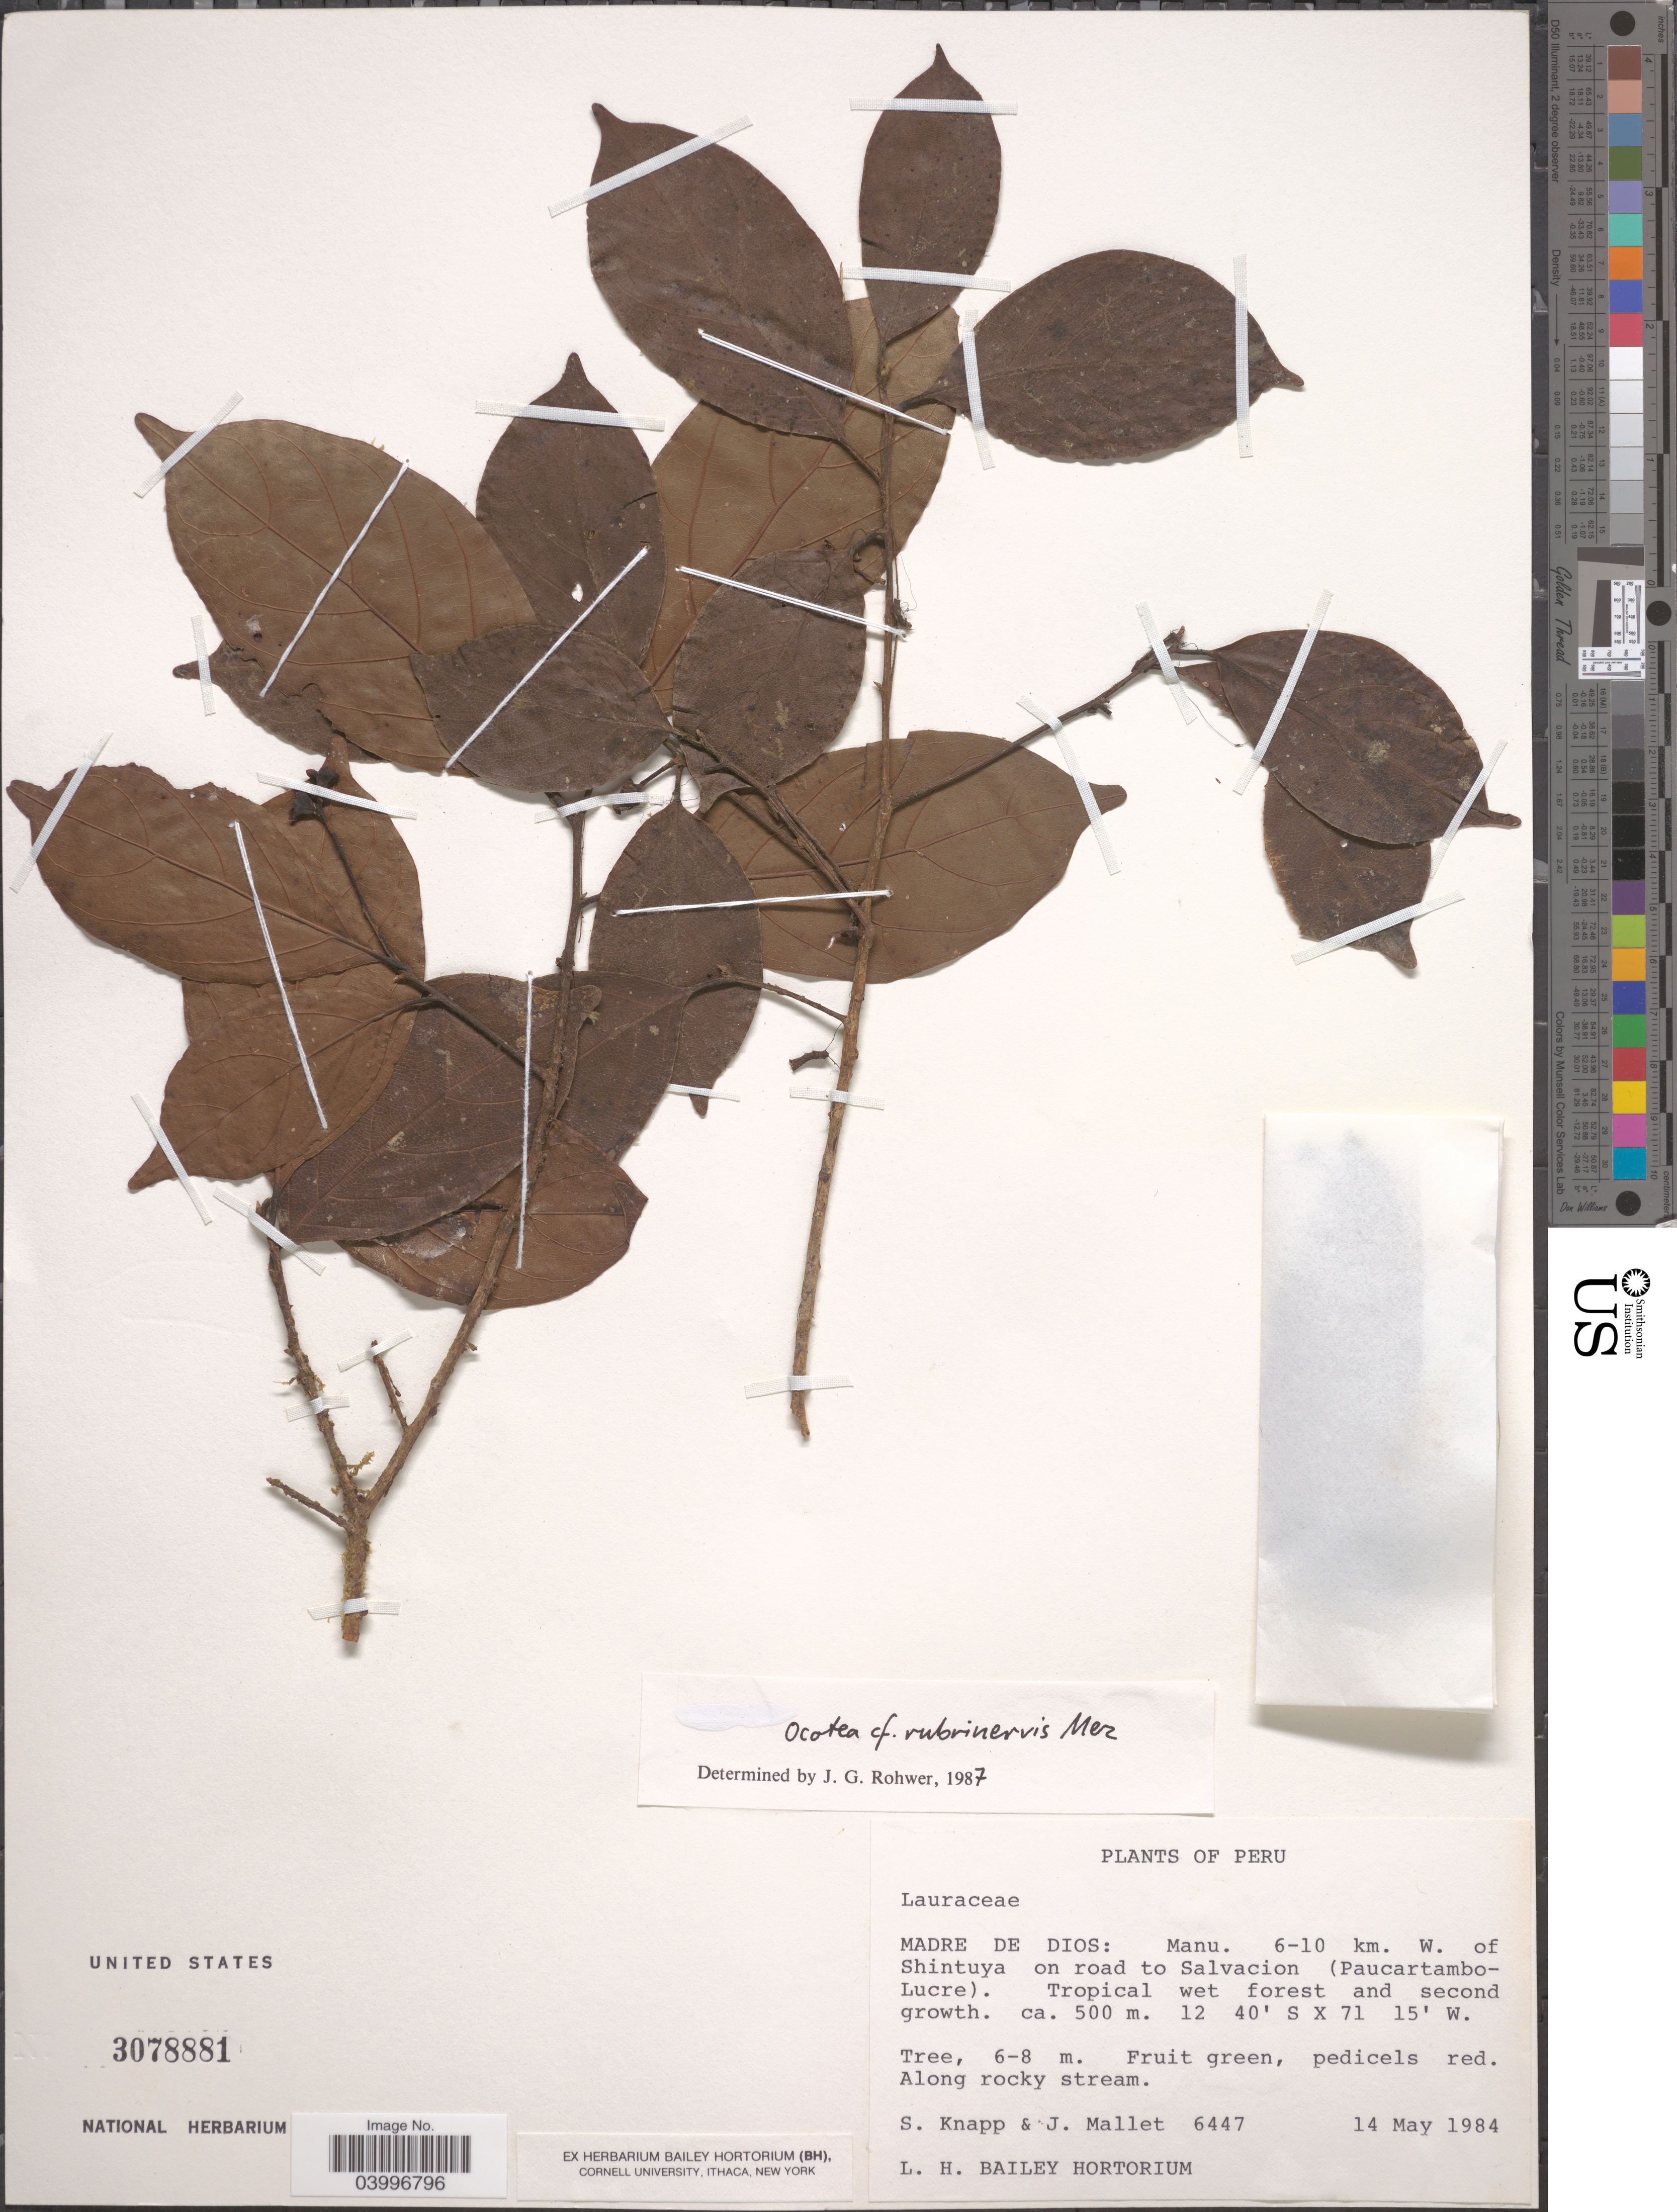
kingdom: Plantae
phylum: Tracheophyta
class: Magnoliopsida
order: Laurales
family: Lauraceae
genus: Ocotea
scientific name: Ocotea rubrinervis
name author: Mez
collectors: S. Knapp & J. Mallet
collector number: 6447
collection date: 1984-05-14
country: Peru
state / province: Madre de Dios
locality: Manu. 6-10 km. W. of Shintuya on road to Salvacion (Paucartambo0Lucre).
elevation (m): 500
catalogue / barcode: US 3078881